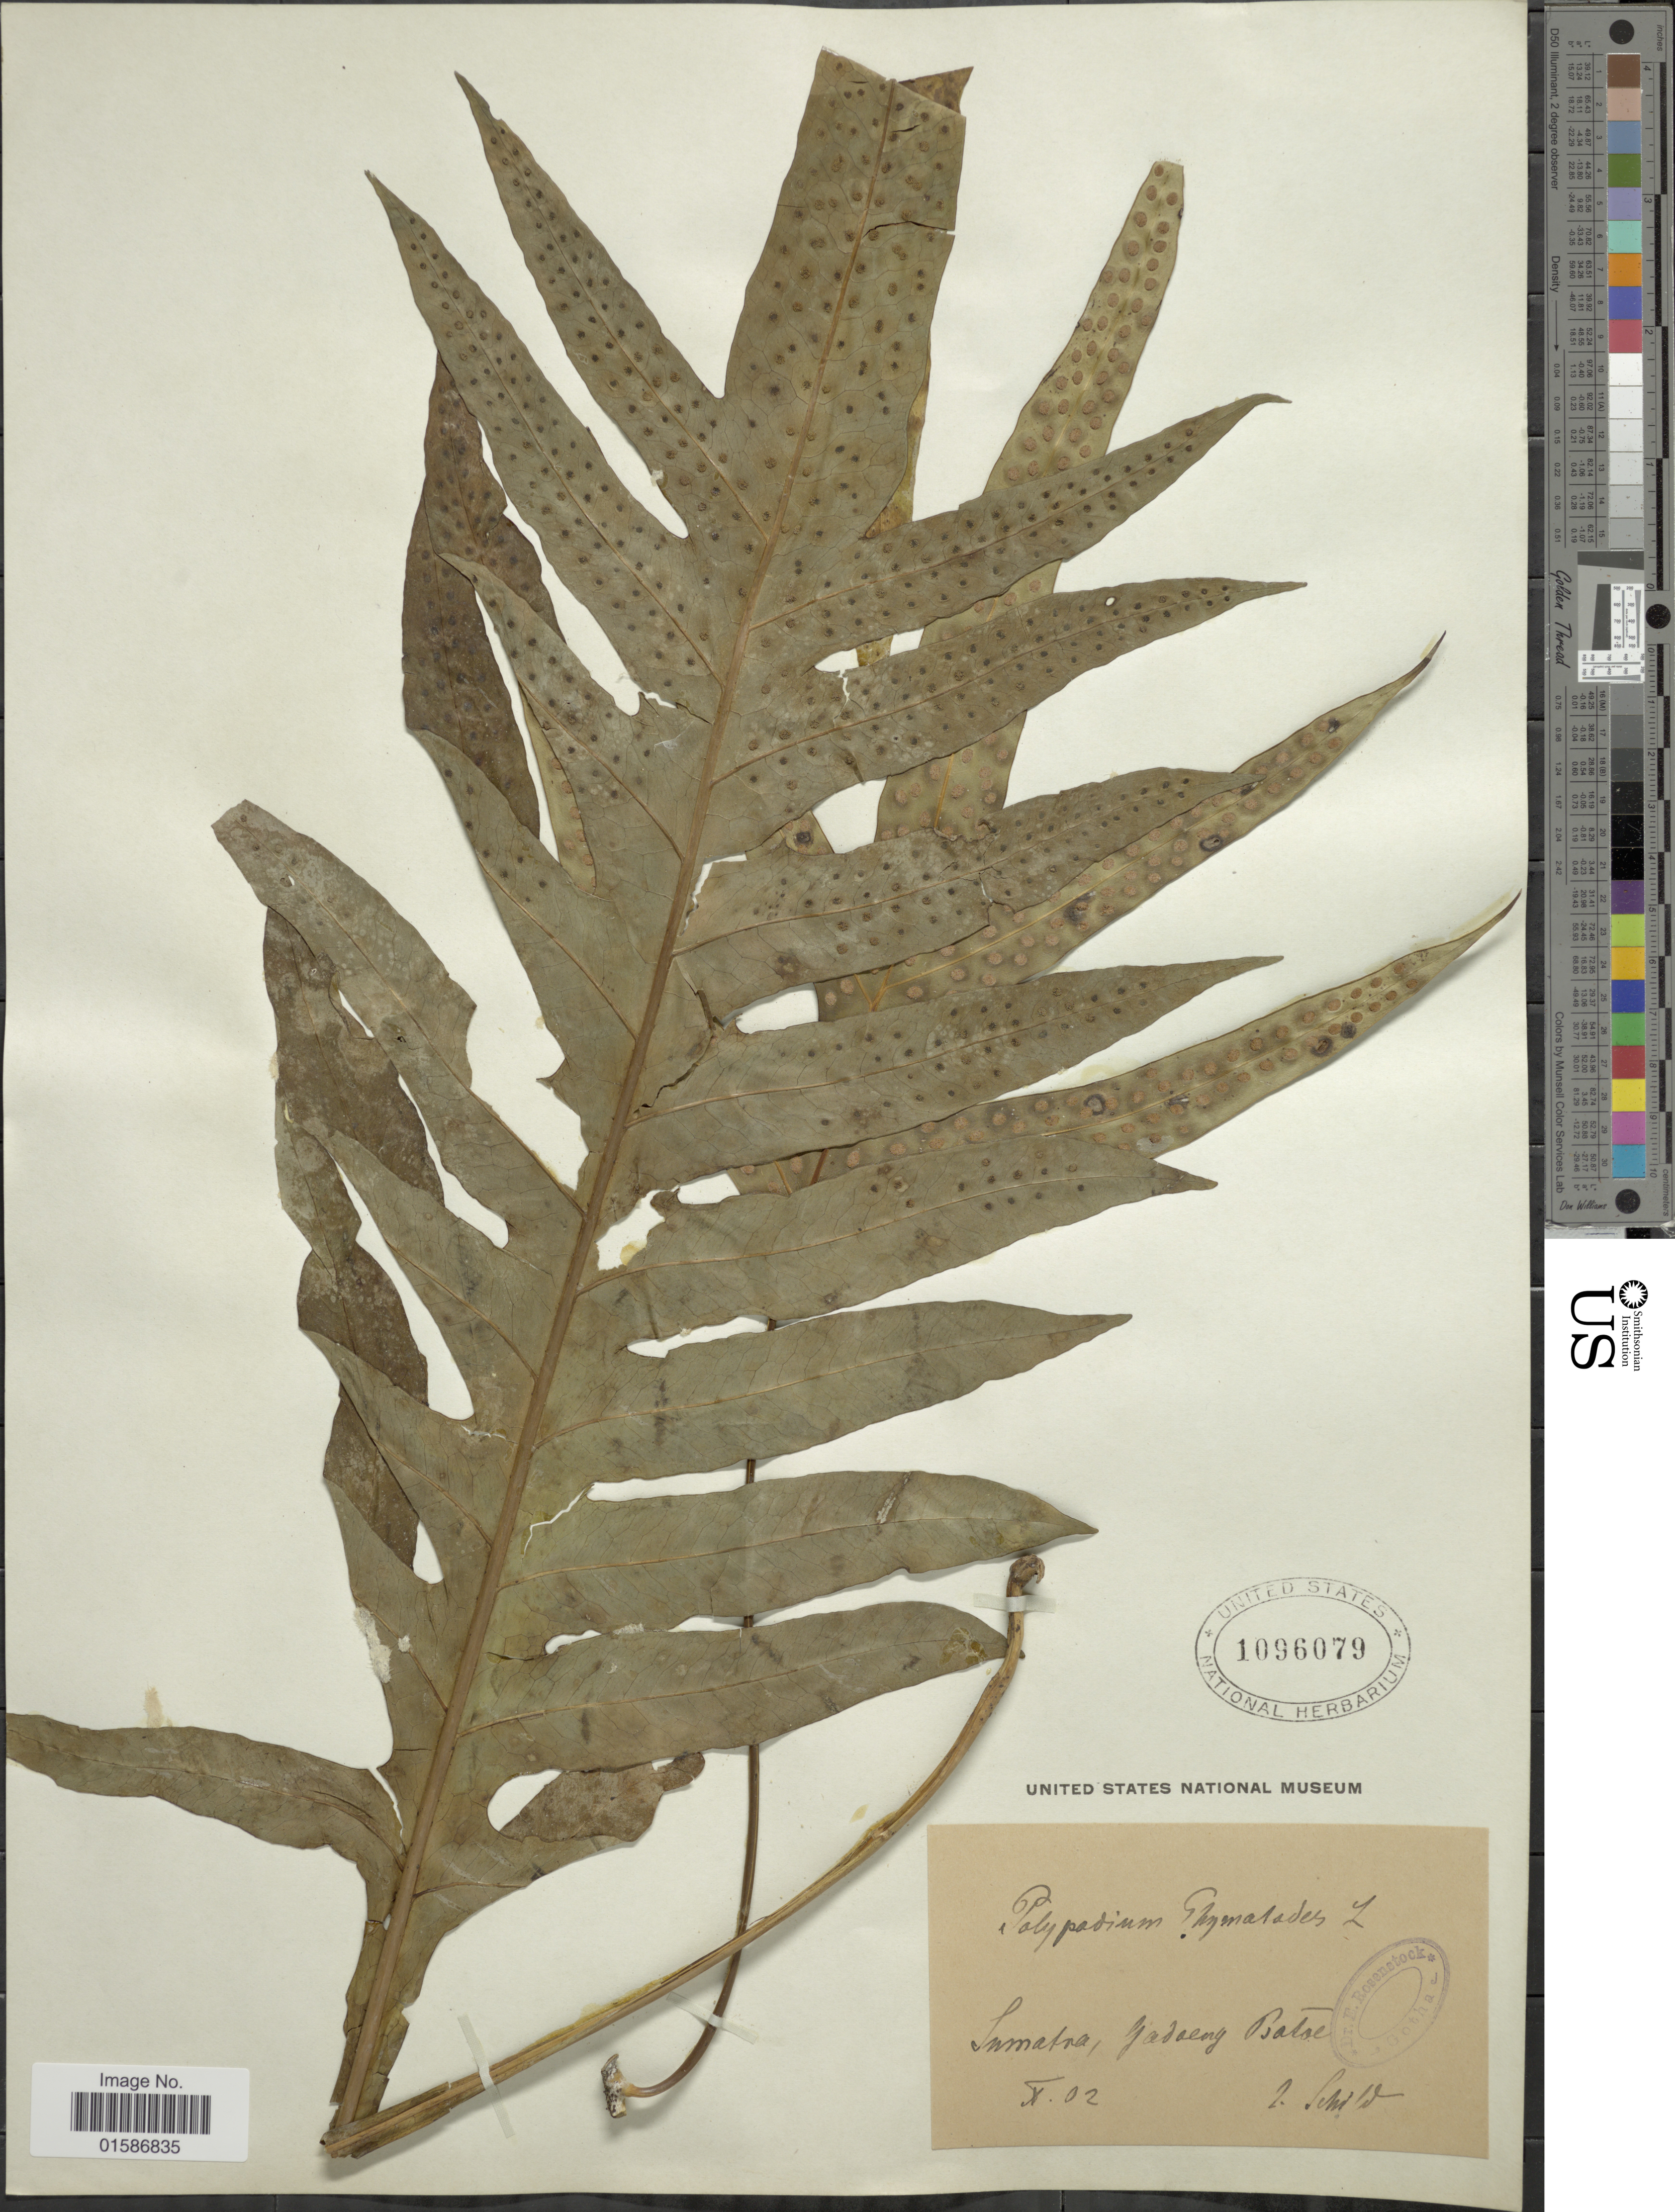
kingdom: Plantae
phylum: Tracheophyta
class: Polypodiopsida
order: Polypodiales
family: Polypodiaceae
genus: Microsorum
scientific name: Microsorum scolopendria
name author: (Burm. f.) Copel.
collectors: J. Schild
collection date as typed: Transcribed d/m/y: /10/2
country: Indonesia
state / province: Sumatra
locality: Gadoeng Ratoe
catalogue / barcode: US 1096079